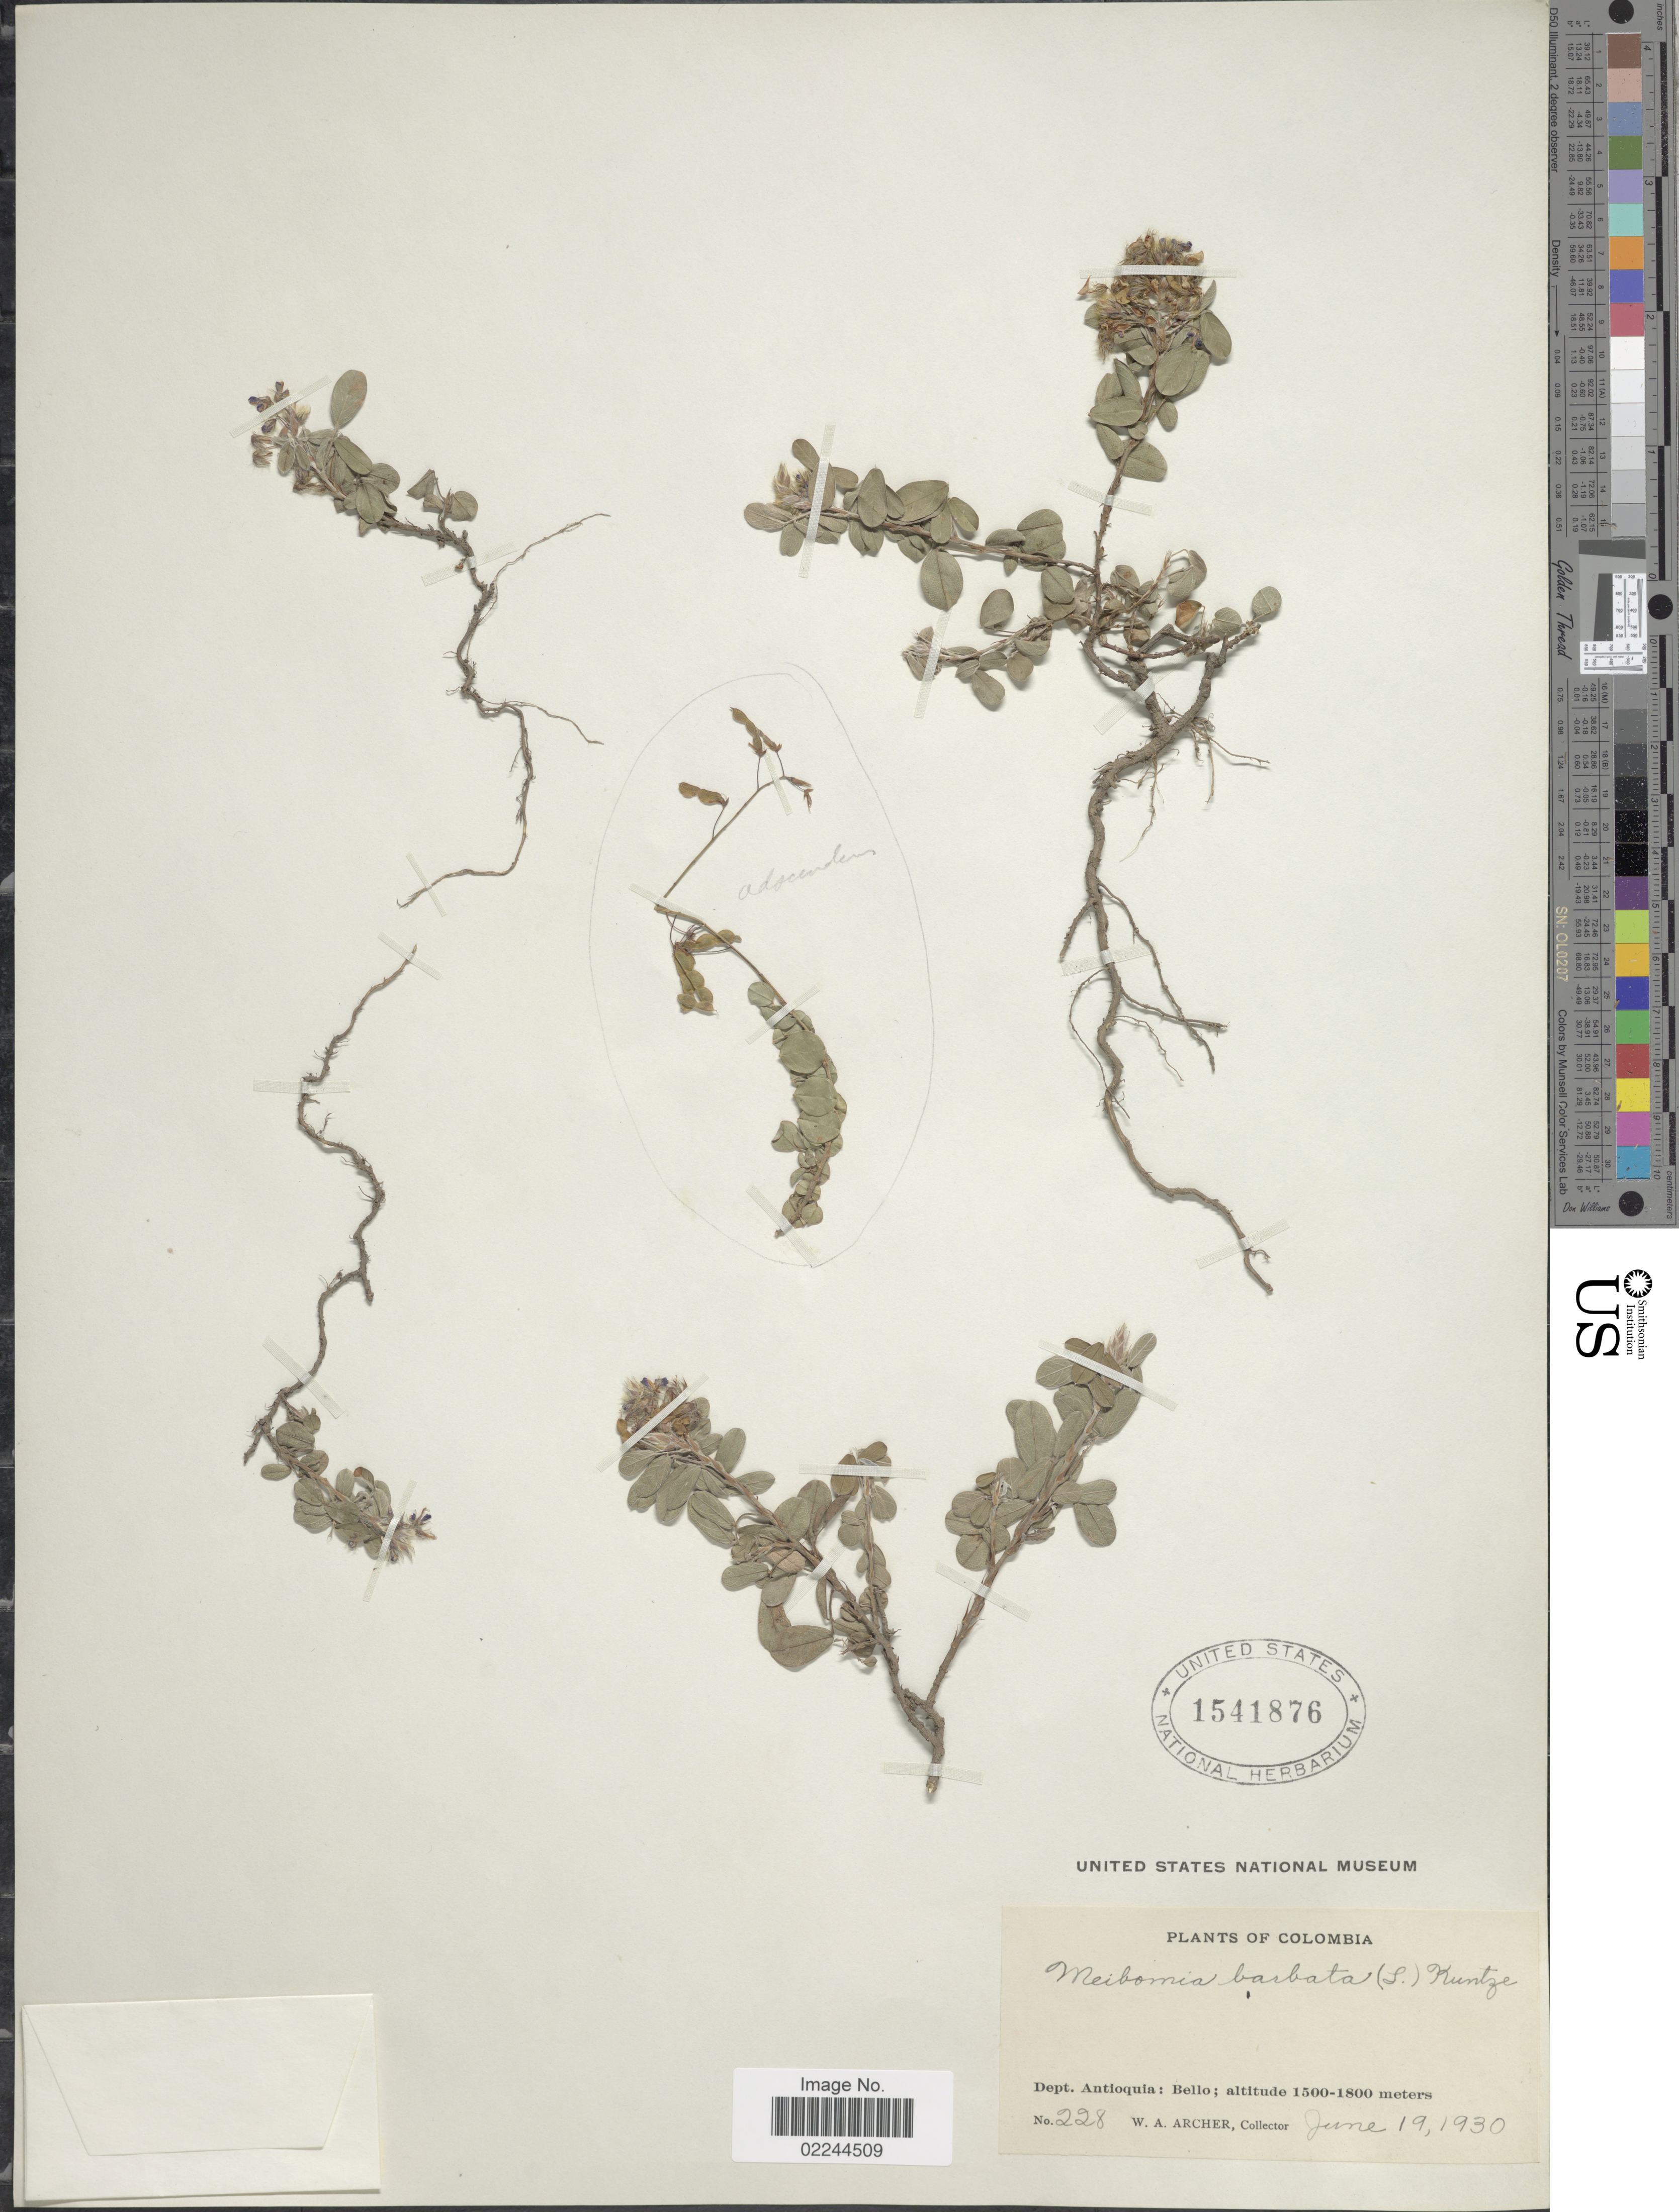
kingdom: Plantae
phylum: Tracheophyta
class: Magnoliopsida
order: Fabales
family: Fabaceae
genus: Grona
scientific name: Grona barbata var. barbata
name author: (L.) H. Ohashi & K. Ohashi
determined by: Strong, Mark T., (BOT), Smithsonian Institution - National Museum of Natural History (UNITED STATES)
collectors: W. A. Archer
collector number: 228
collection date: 1930-06-19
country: Colombia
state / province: Antioquia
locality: Bello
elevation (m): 1500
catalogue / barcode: US 1541876